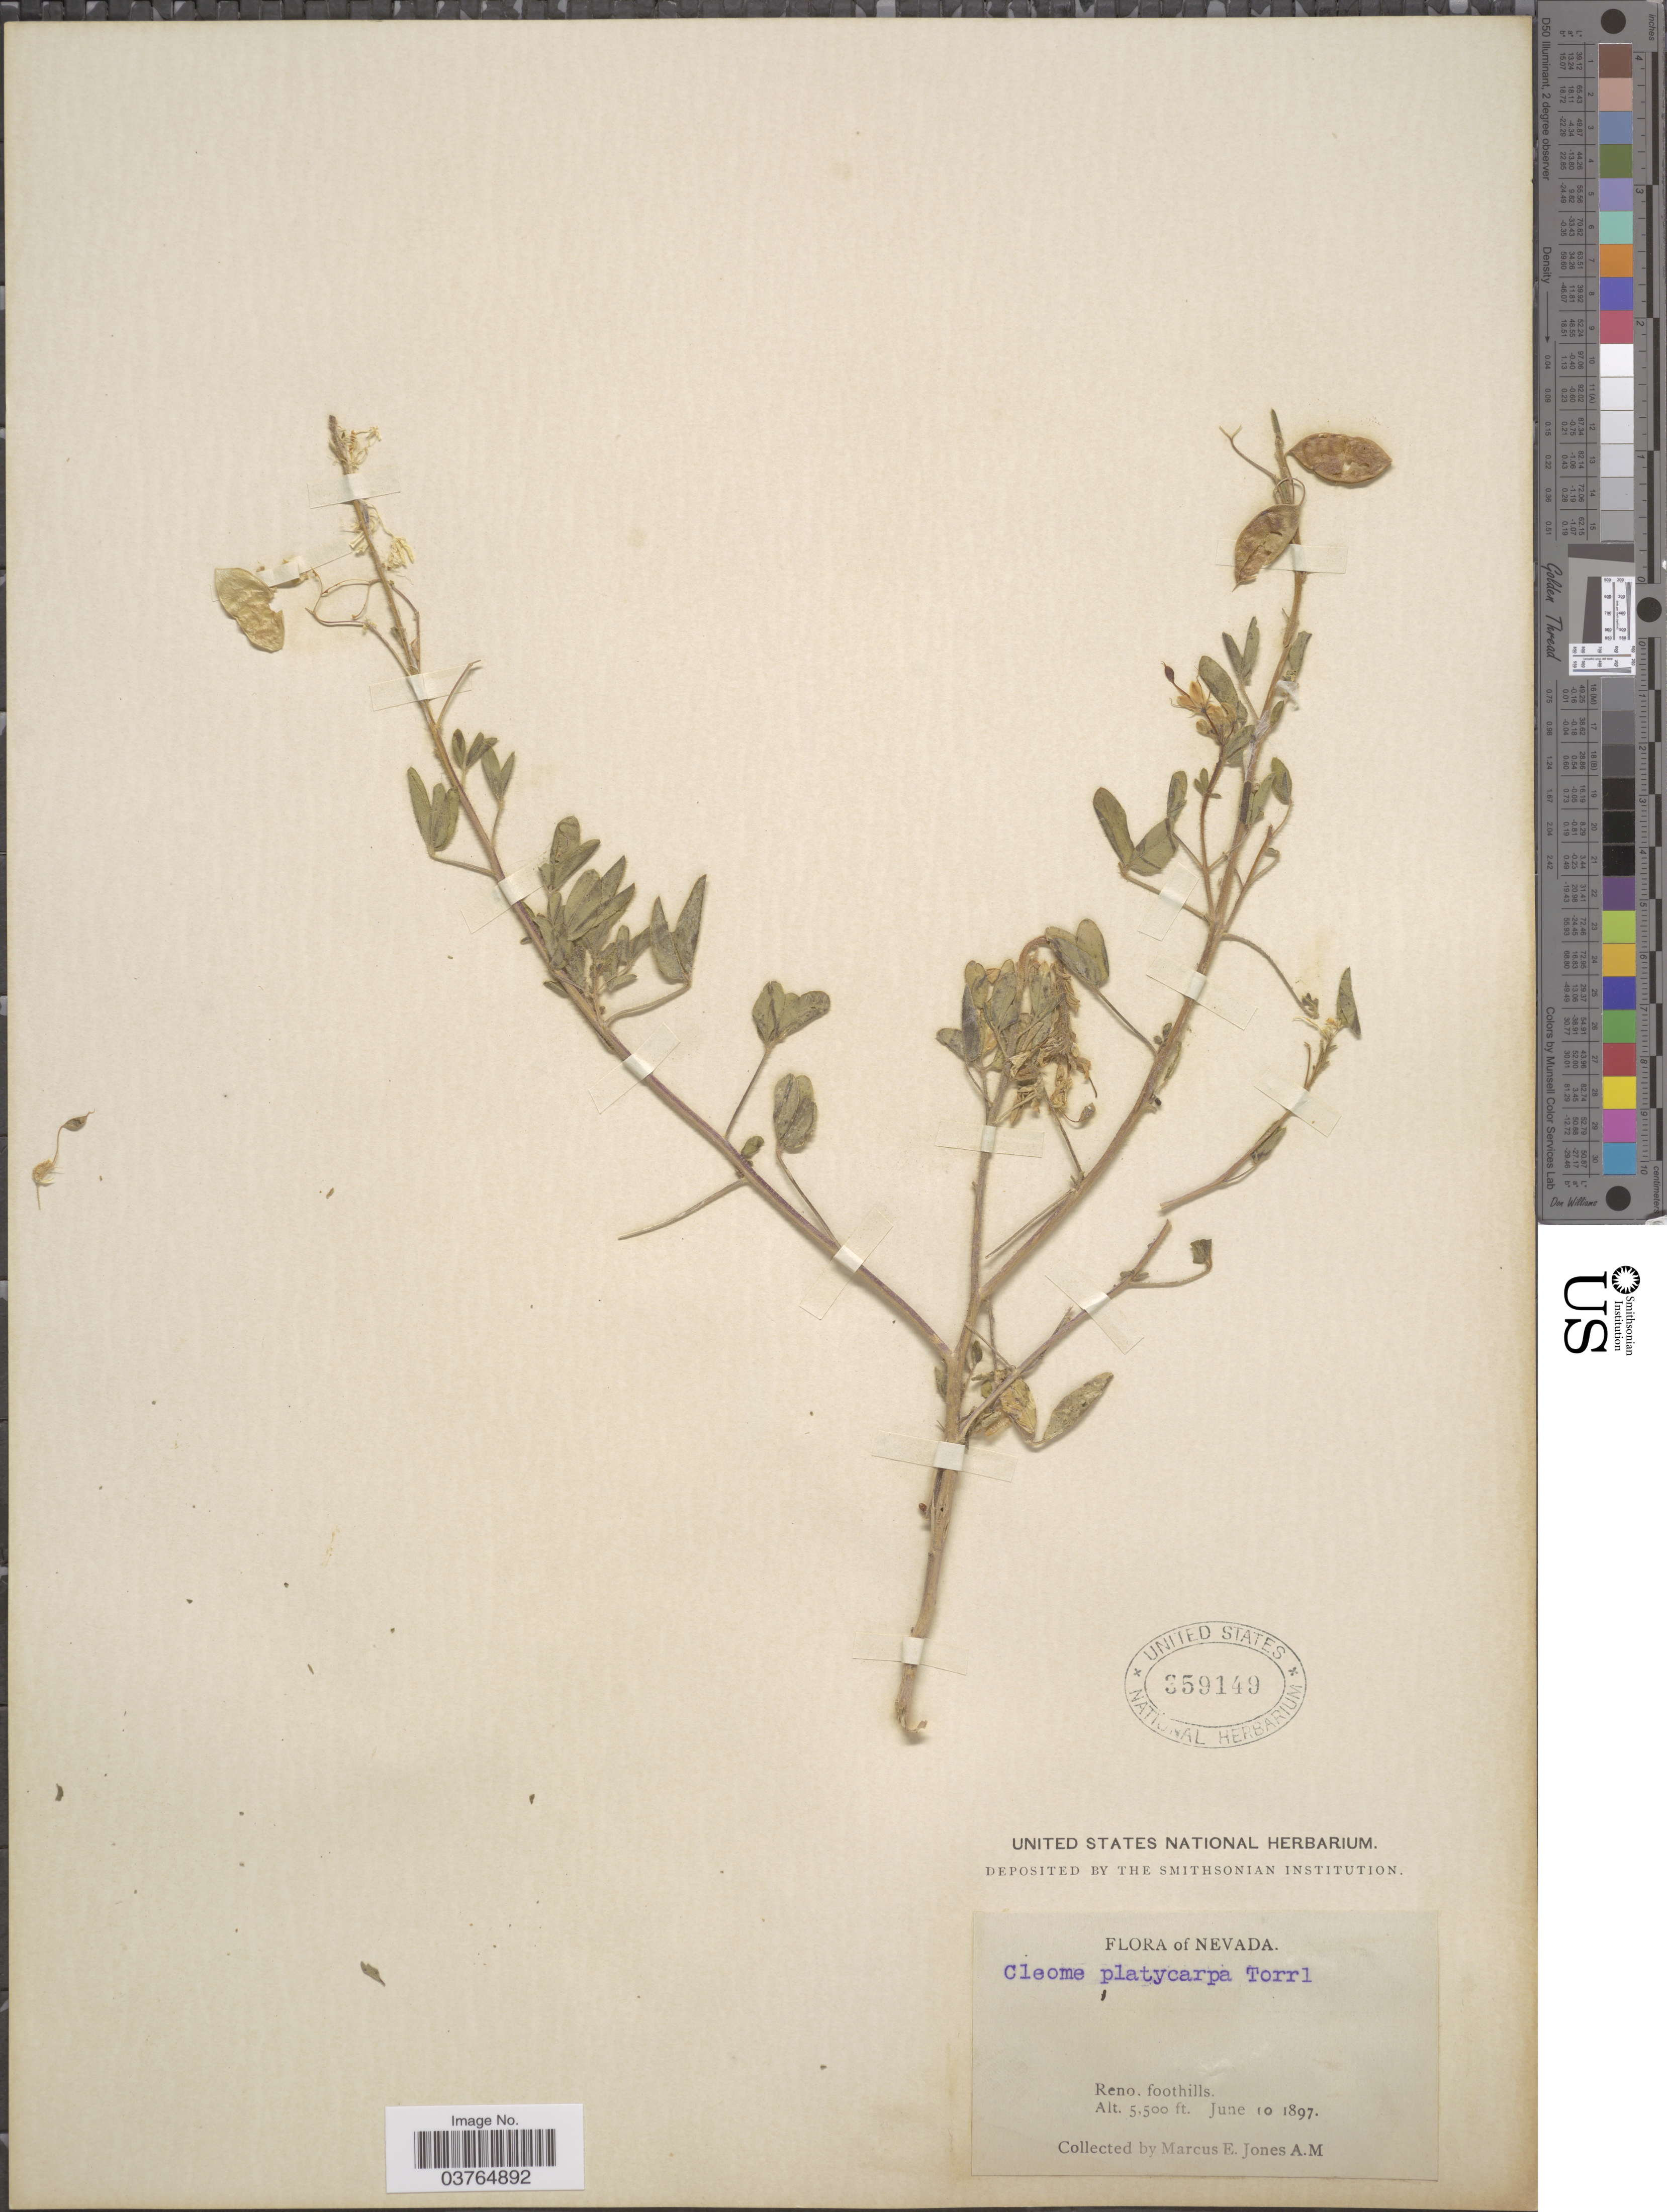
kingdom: Plantae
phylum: Tracheophyta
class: Magnoliopsida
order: Brassicales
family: Cleomaceae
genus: Cleomella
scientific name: Cleomella platycarpa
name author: (Torr.) Roalson & J.C. Hall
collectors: M. E. Jones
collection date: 1897-06-10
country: United States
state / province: Nevada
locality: Reno.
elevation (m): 1676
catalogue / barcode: US 359149